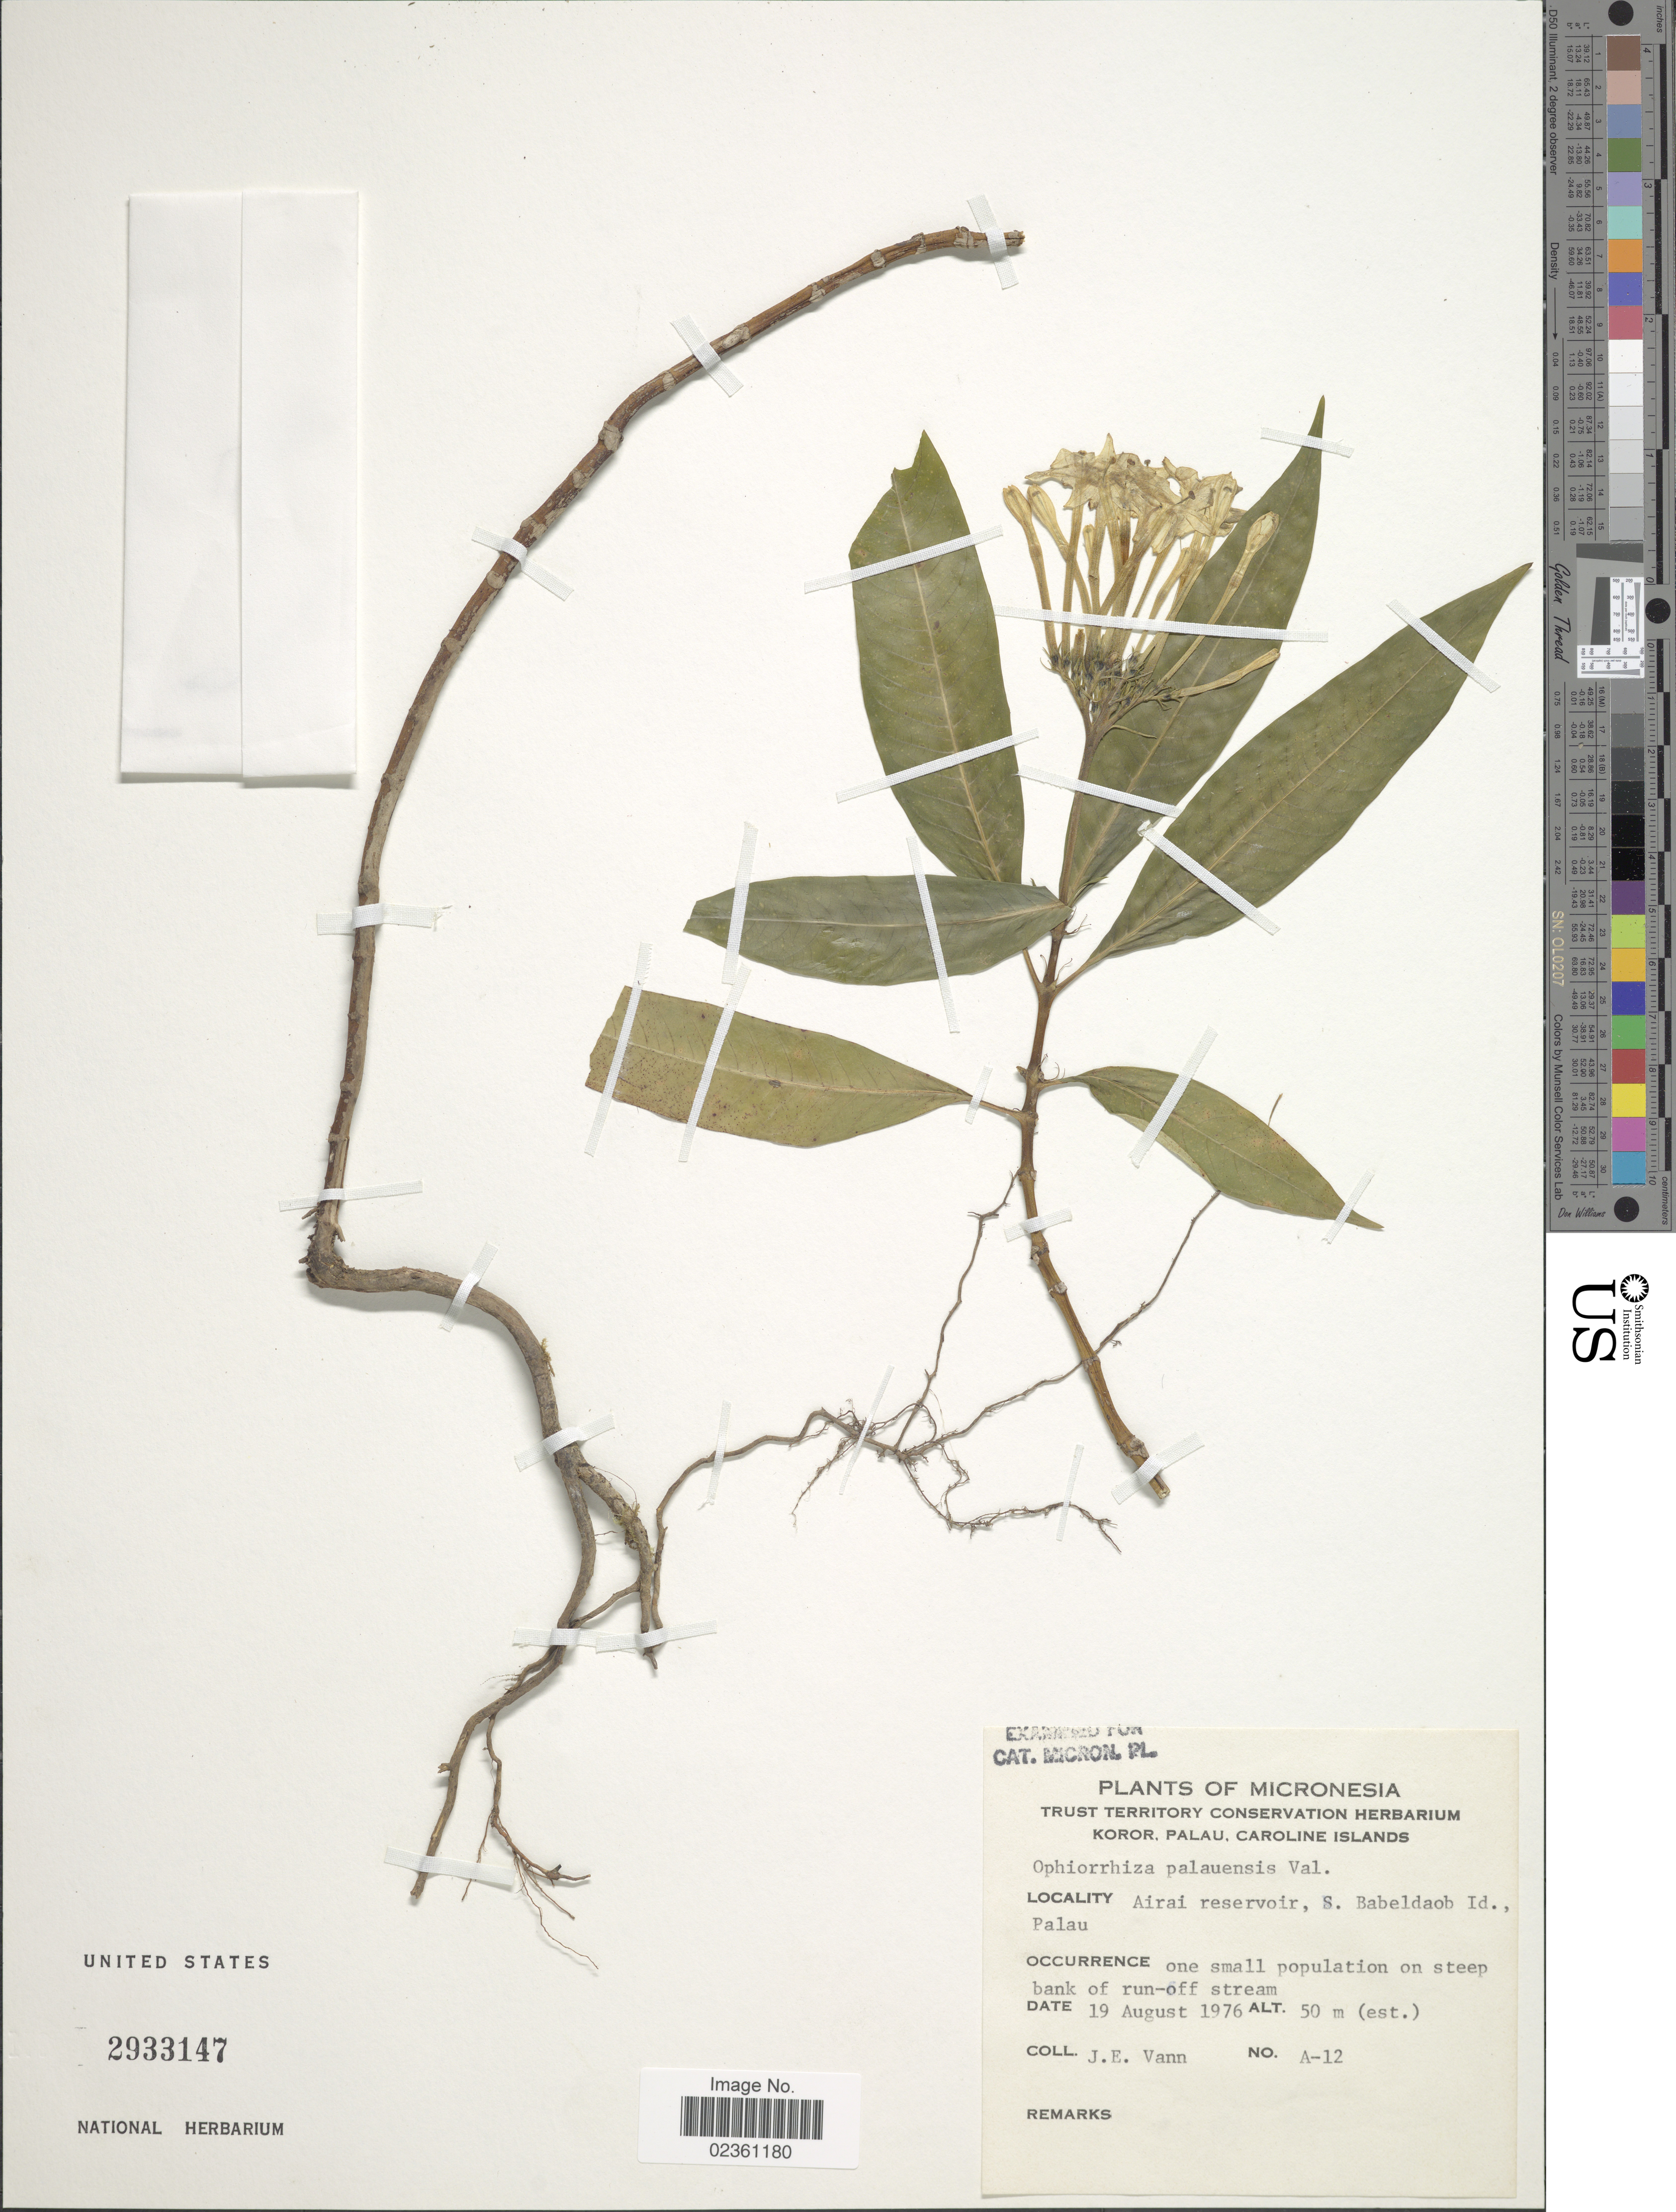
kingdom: Plantae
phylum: Tracheophyta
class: Magnoliopsida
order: Gentianales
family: Rubiaceae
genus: Ophiorrhiza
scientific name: Ophiorrhiza palauensis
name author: Valeton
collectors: J. Vann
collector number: A-12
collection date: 1976-08-19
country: Palau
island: Babeldaob [Babelthuap]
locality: Micronesia. Airai reservoir, S. Babeldaob Id., Palau, one small population on steep bank of run-off stream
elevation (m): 50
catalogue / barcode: US 2933147